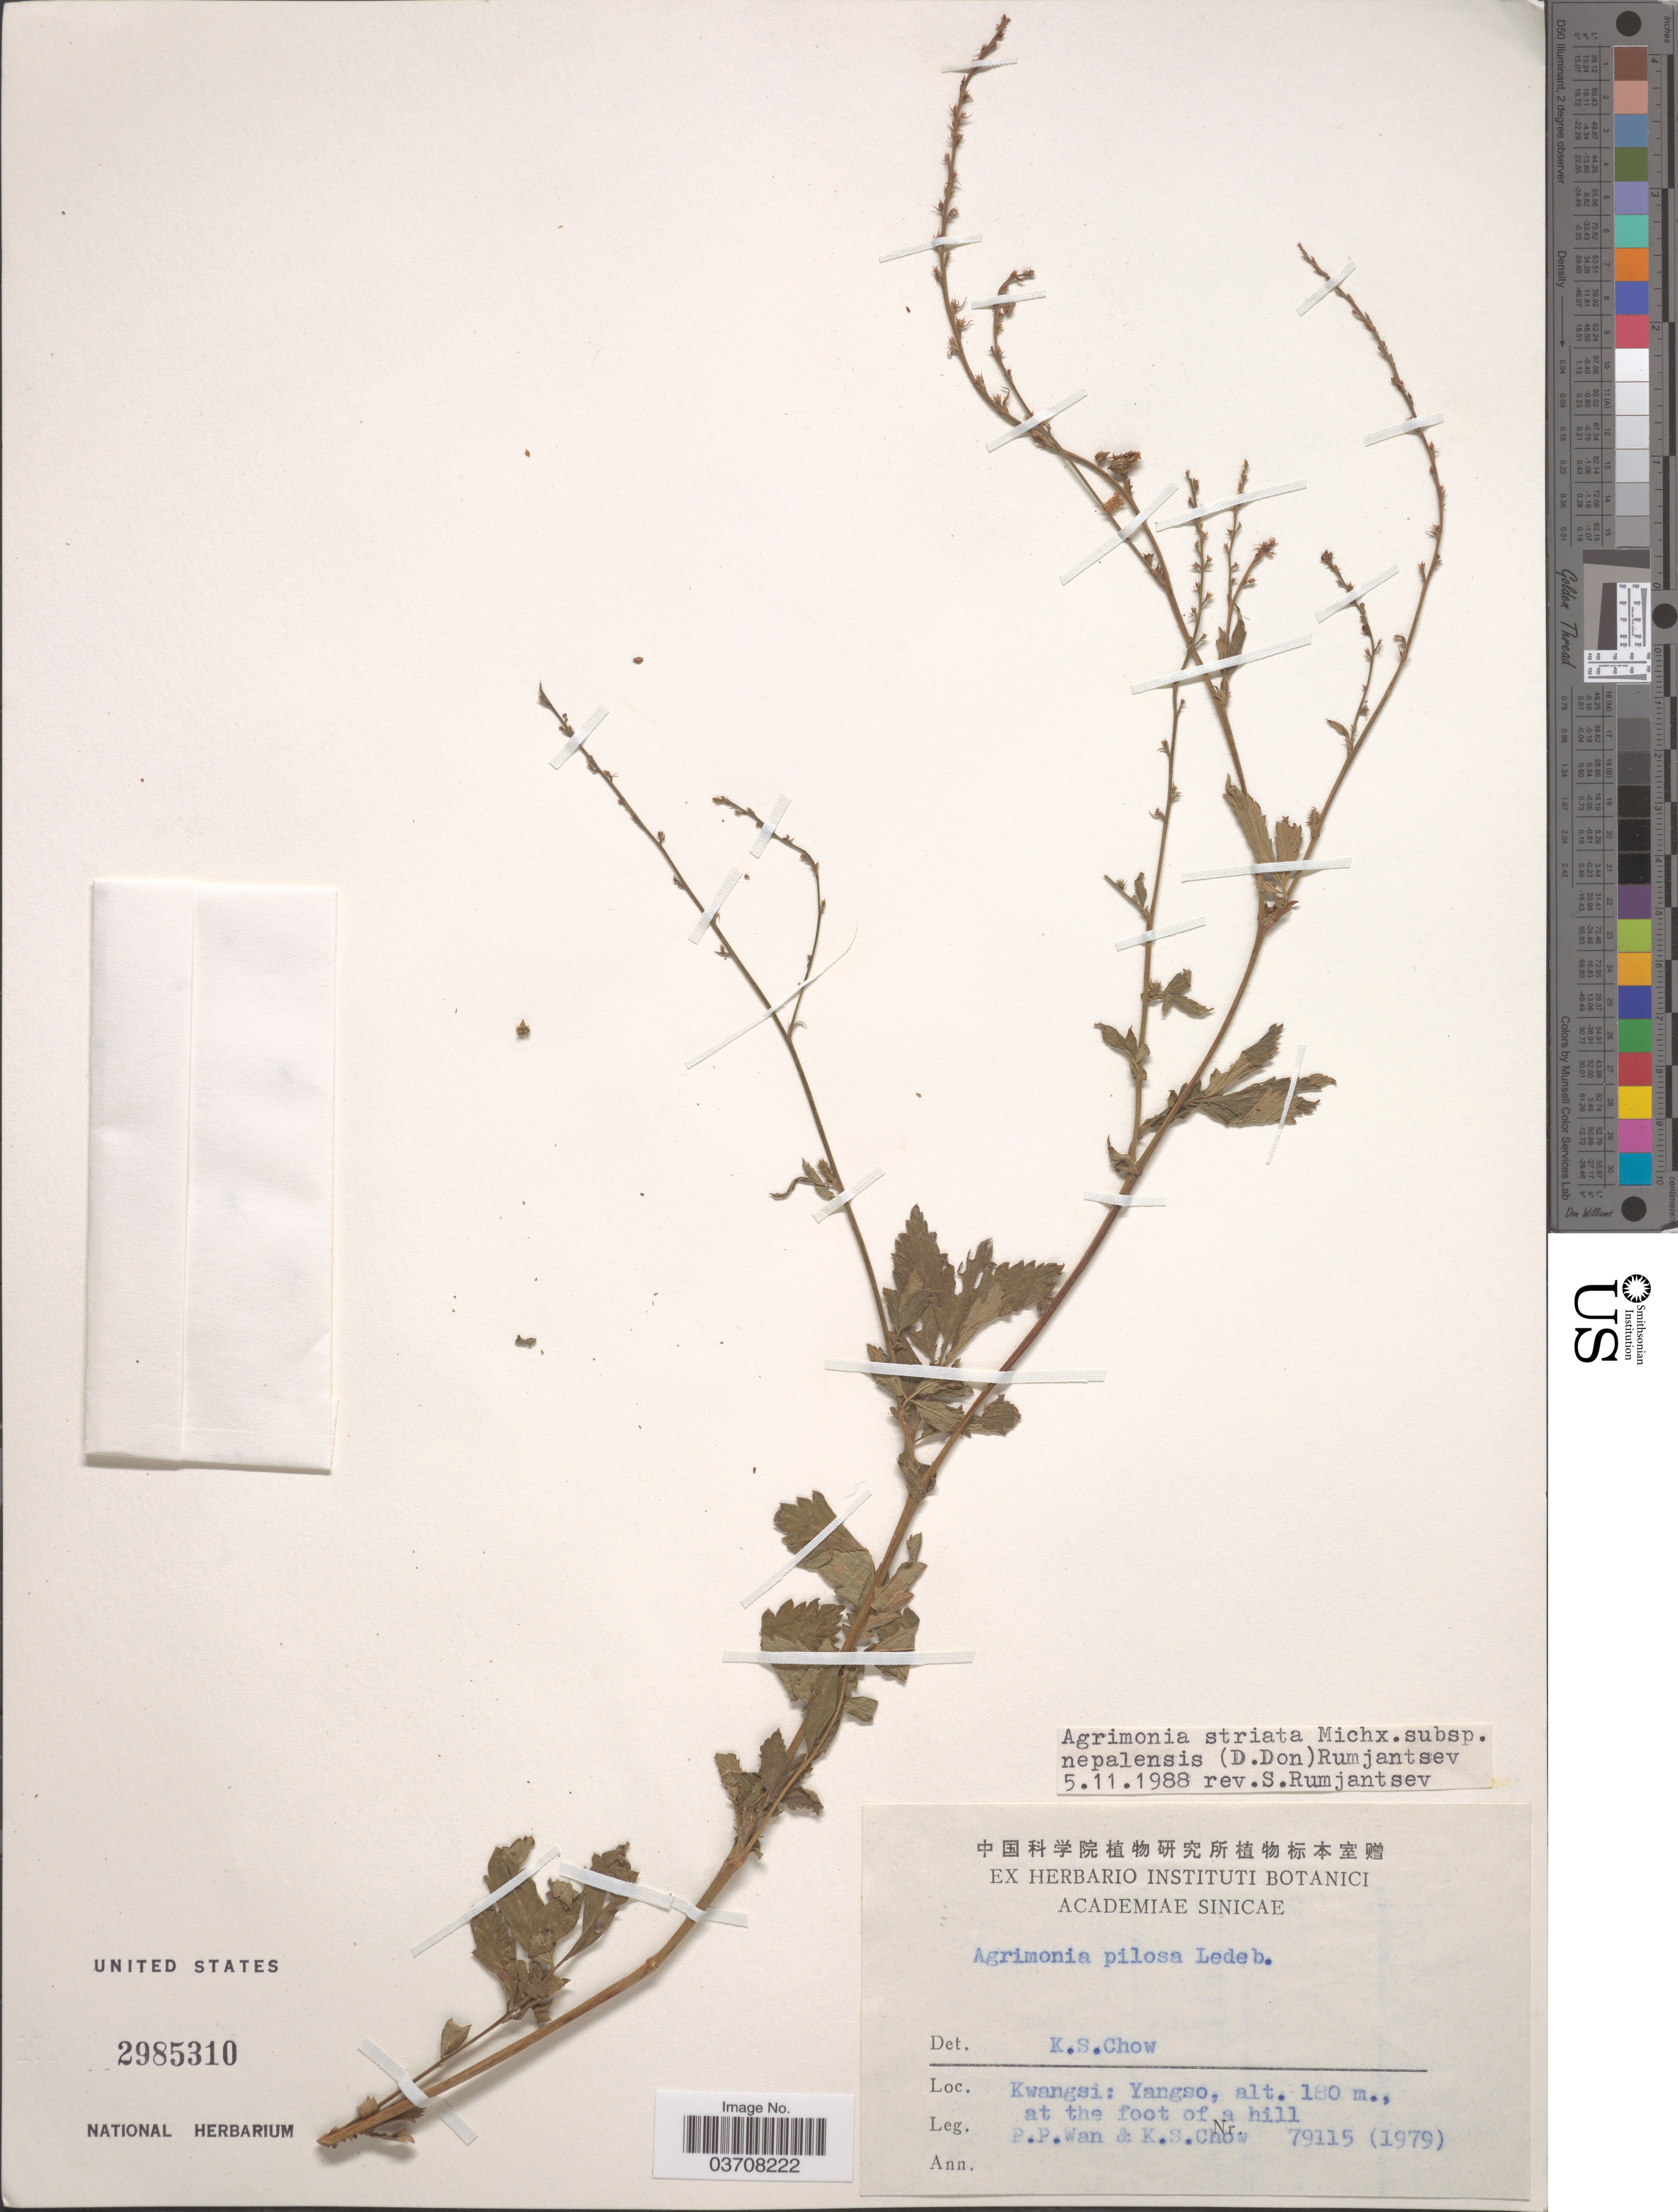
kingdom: Plantae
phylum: Tracheophyta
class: Magnoliopsida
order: Rosales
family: Rosaceae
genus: Agrimonia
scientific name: Agrimonia striata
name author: Michx.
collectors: P. Wan & K. S. Chow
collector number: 79115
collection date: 1979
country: China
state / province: Guangxi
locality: Kwangsi: Yangso.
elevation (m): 180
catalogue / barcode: US 2985310